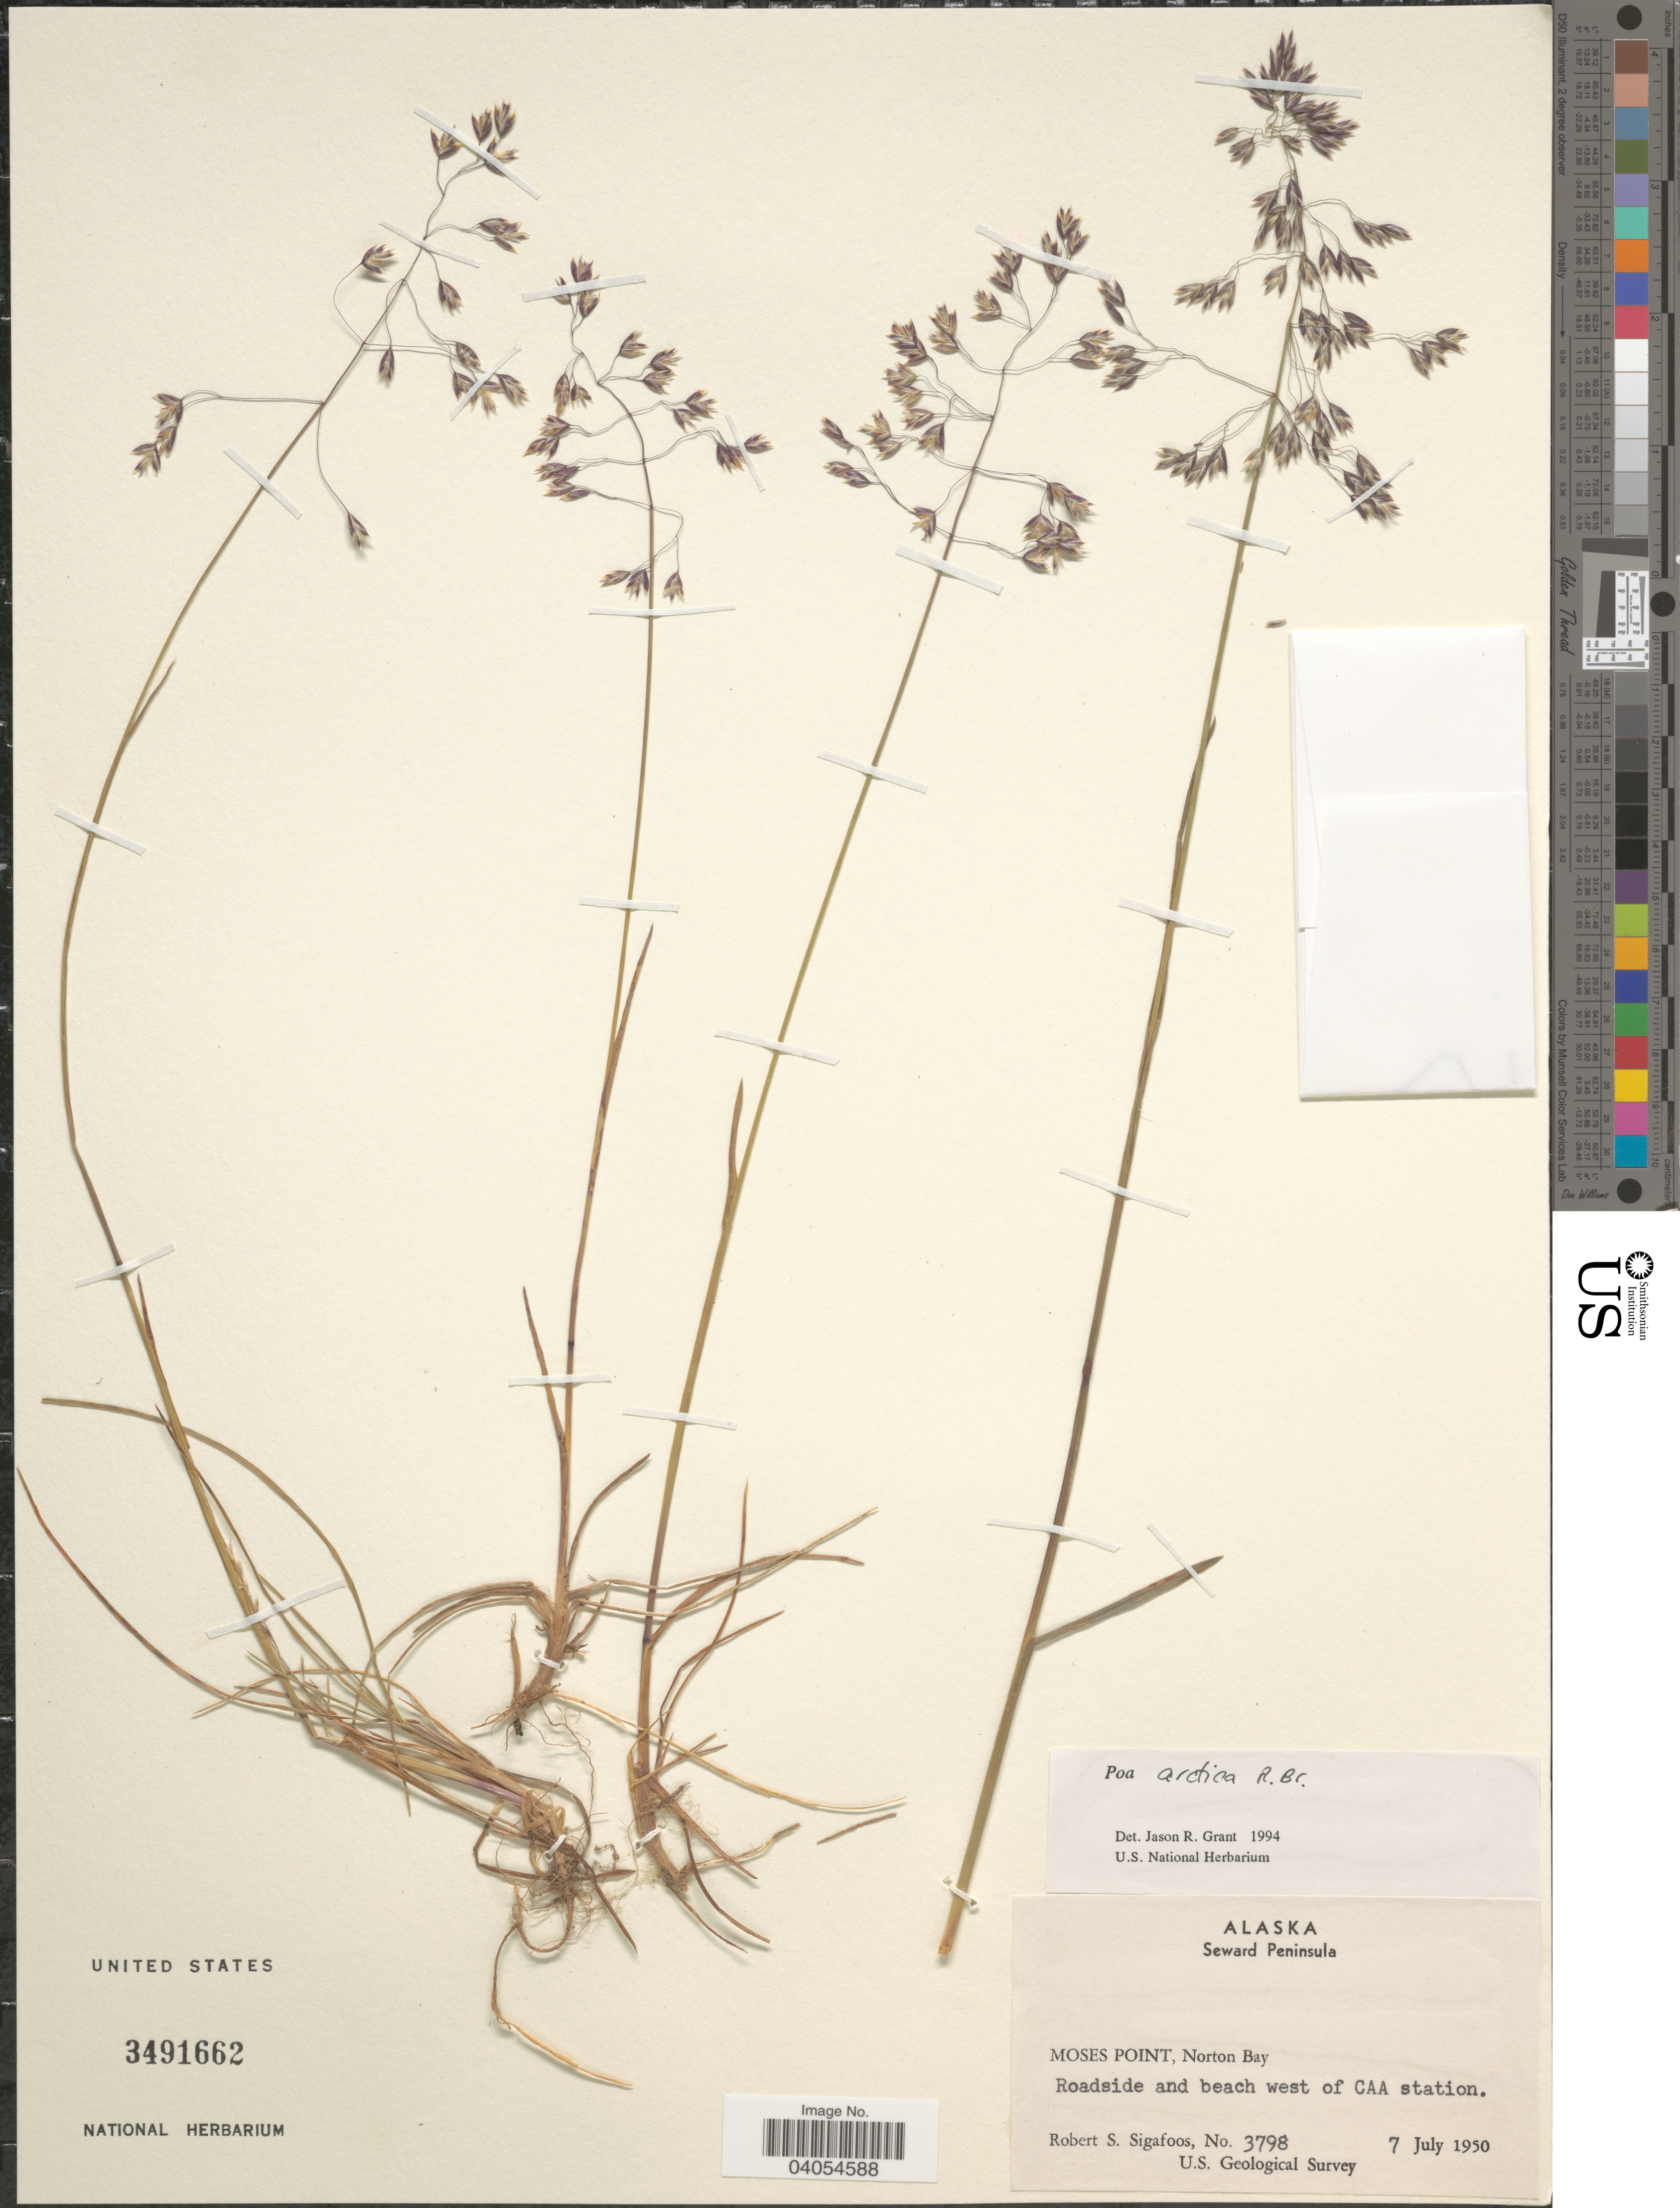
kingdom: Plantae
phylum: Tracheophyta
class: Liliopsida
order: Poales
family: Poaceae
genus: Poa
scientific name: Poa arctica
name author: R. Br.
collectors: R. Sigafoos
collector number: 3798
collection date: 1950-07-07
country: United States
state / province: Alaska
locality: Seward Peninsula. Moses Point, Norton Bay. Roadside and beach west of CAA station.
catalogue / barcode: US 3491662